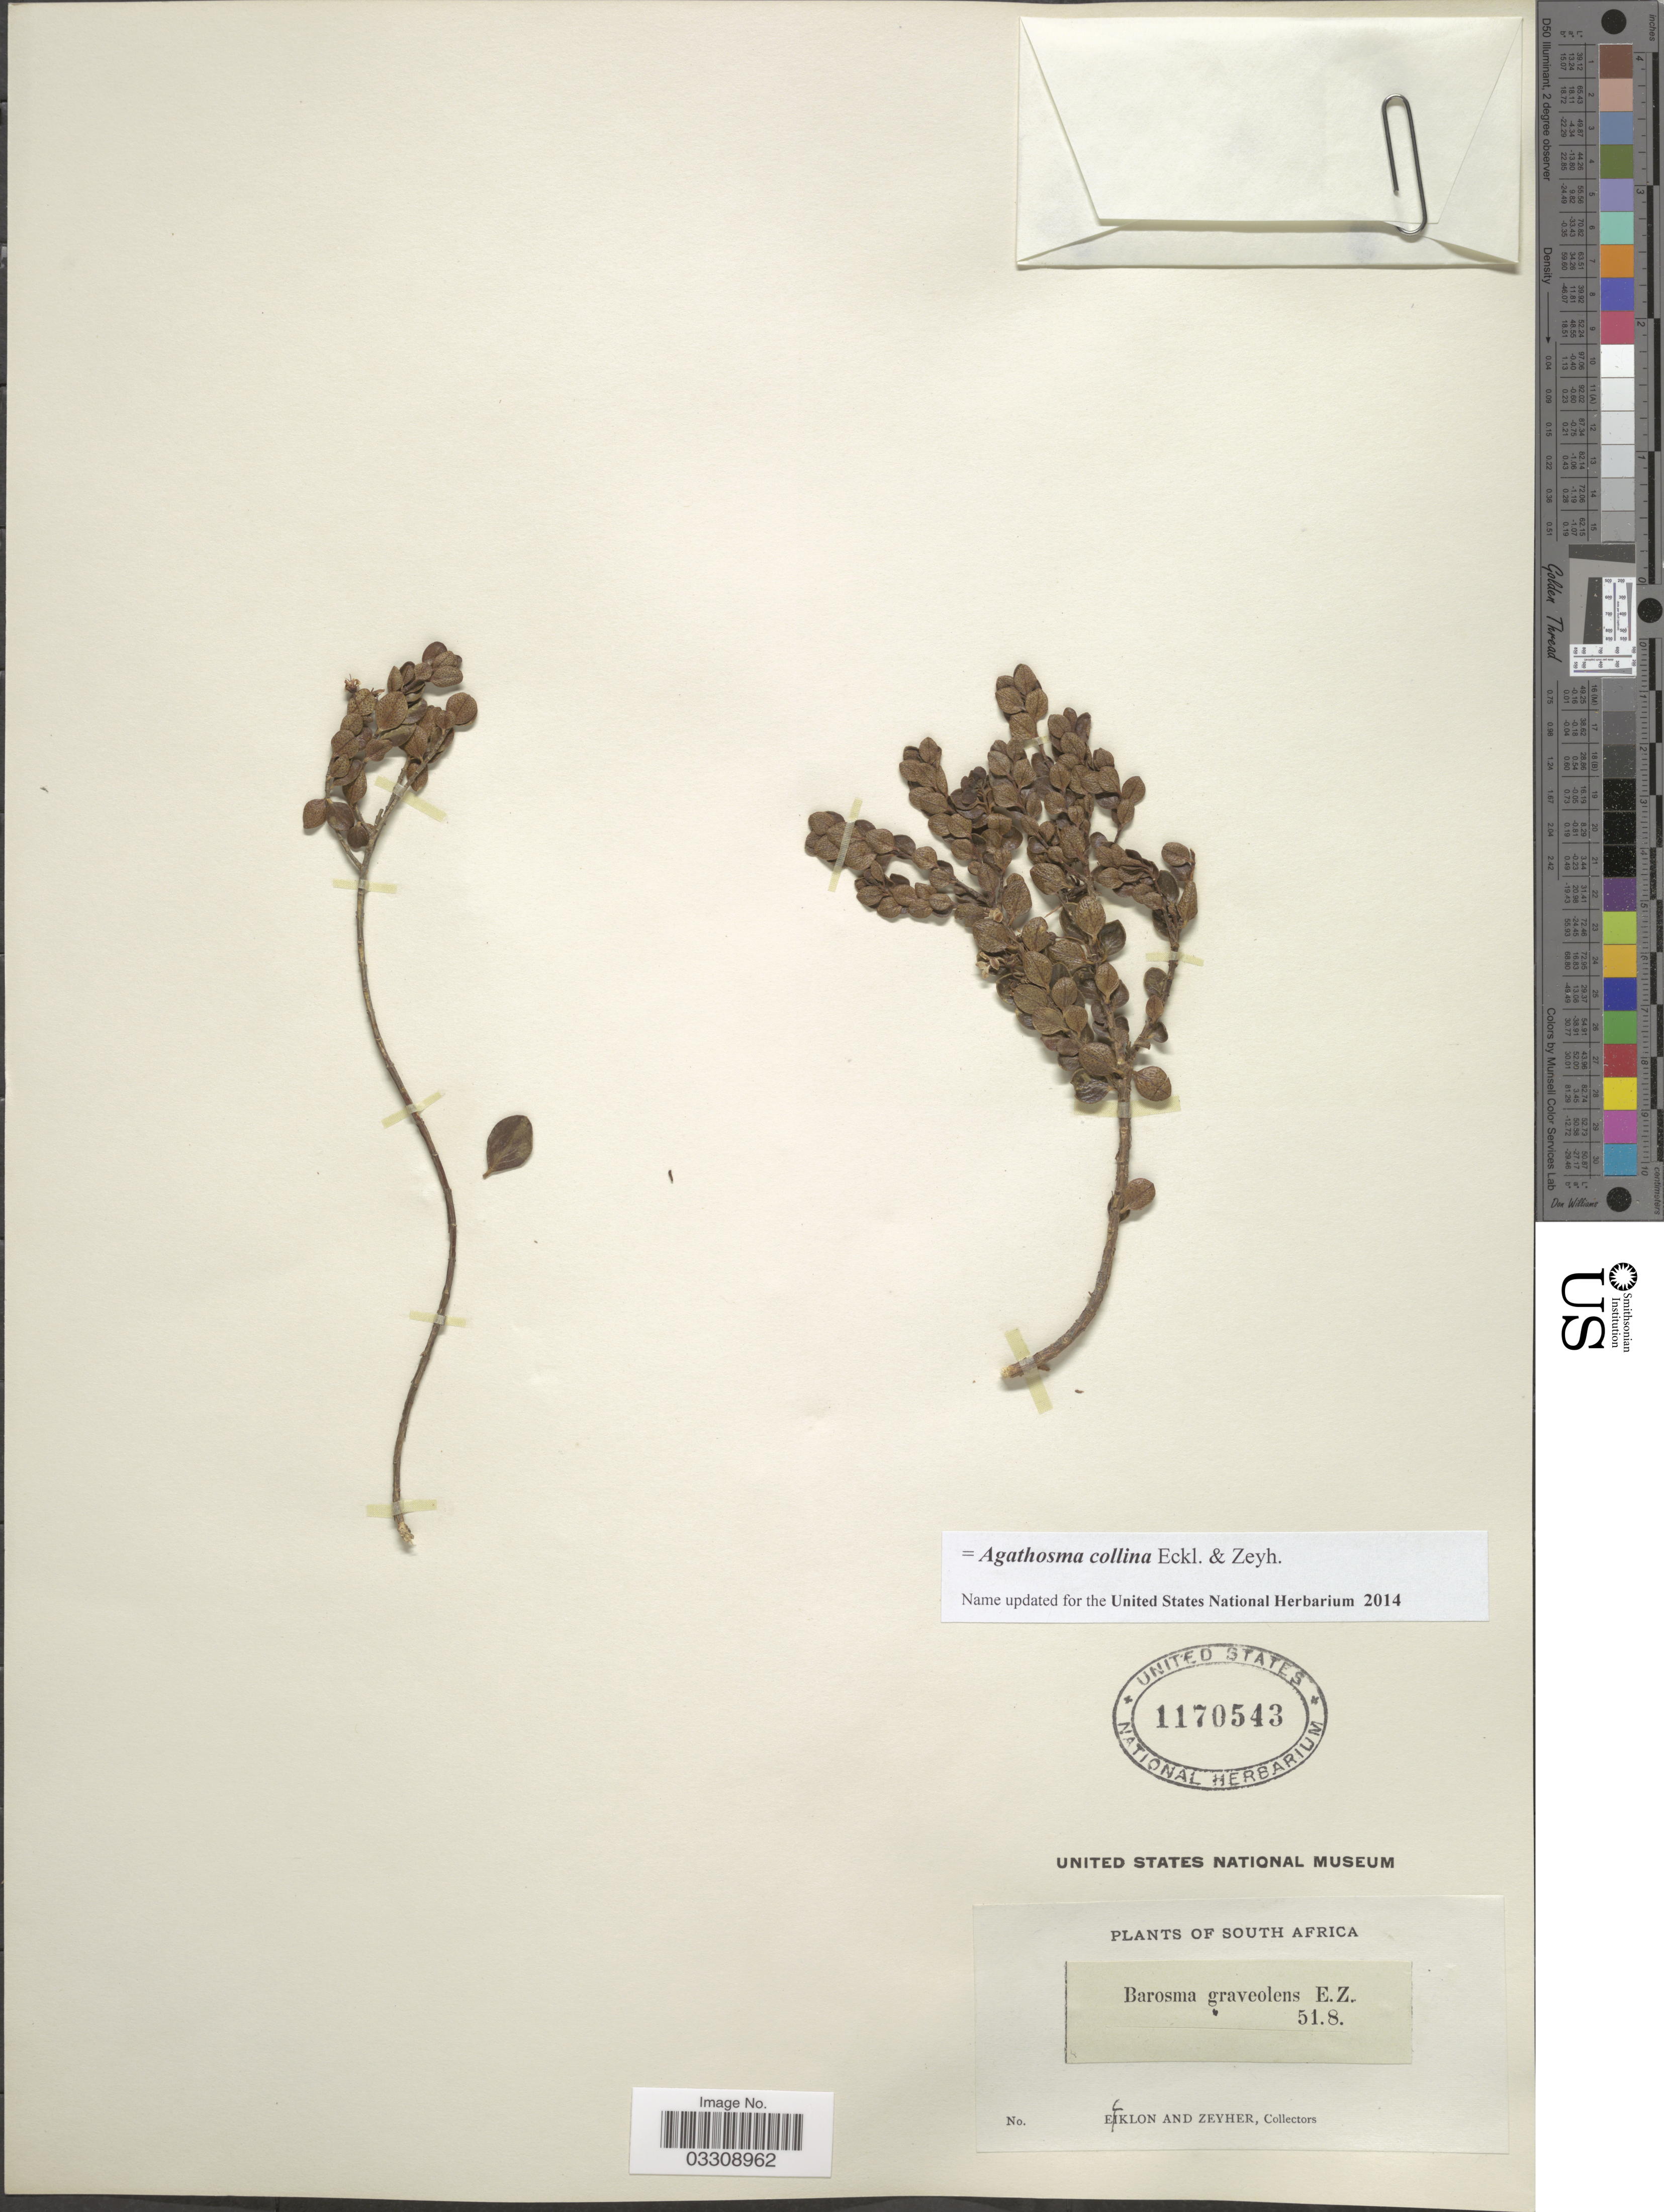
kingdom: Plantae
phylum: Tracheophyta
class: Magnoliopsida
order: Sapindales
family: Rutaceae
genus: Agathosma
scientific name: Agathosma collina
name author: Eckl. & Zeyh.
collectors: -. Ecklon & -. Zeyher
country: South Africa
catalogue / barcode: US 1170543